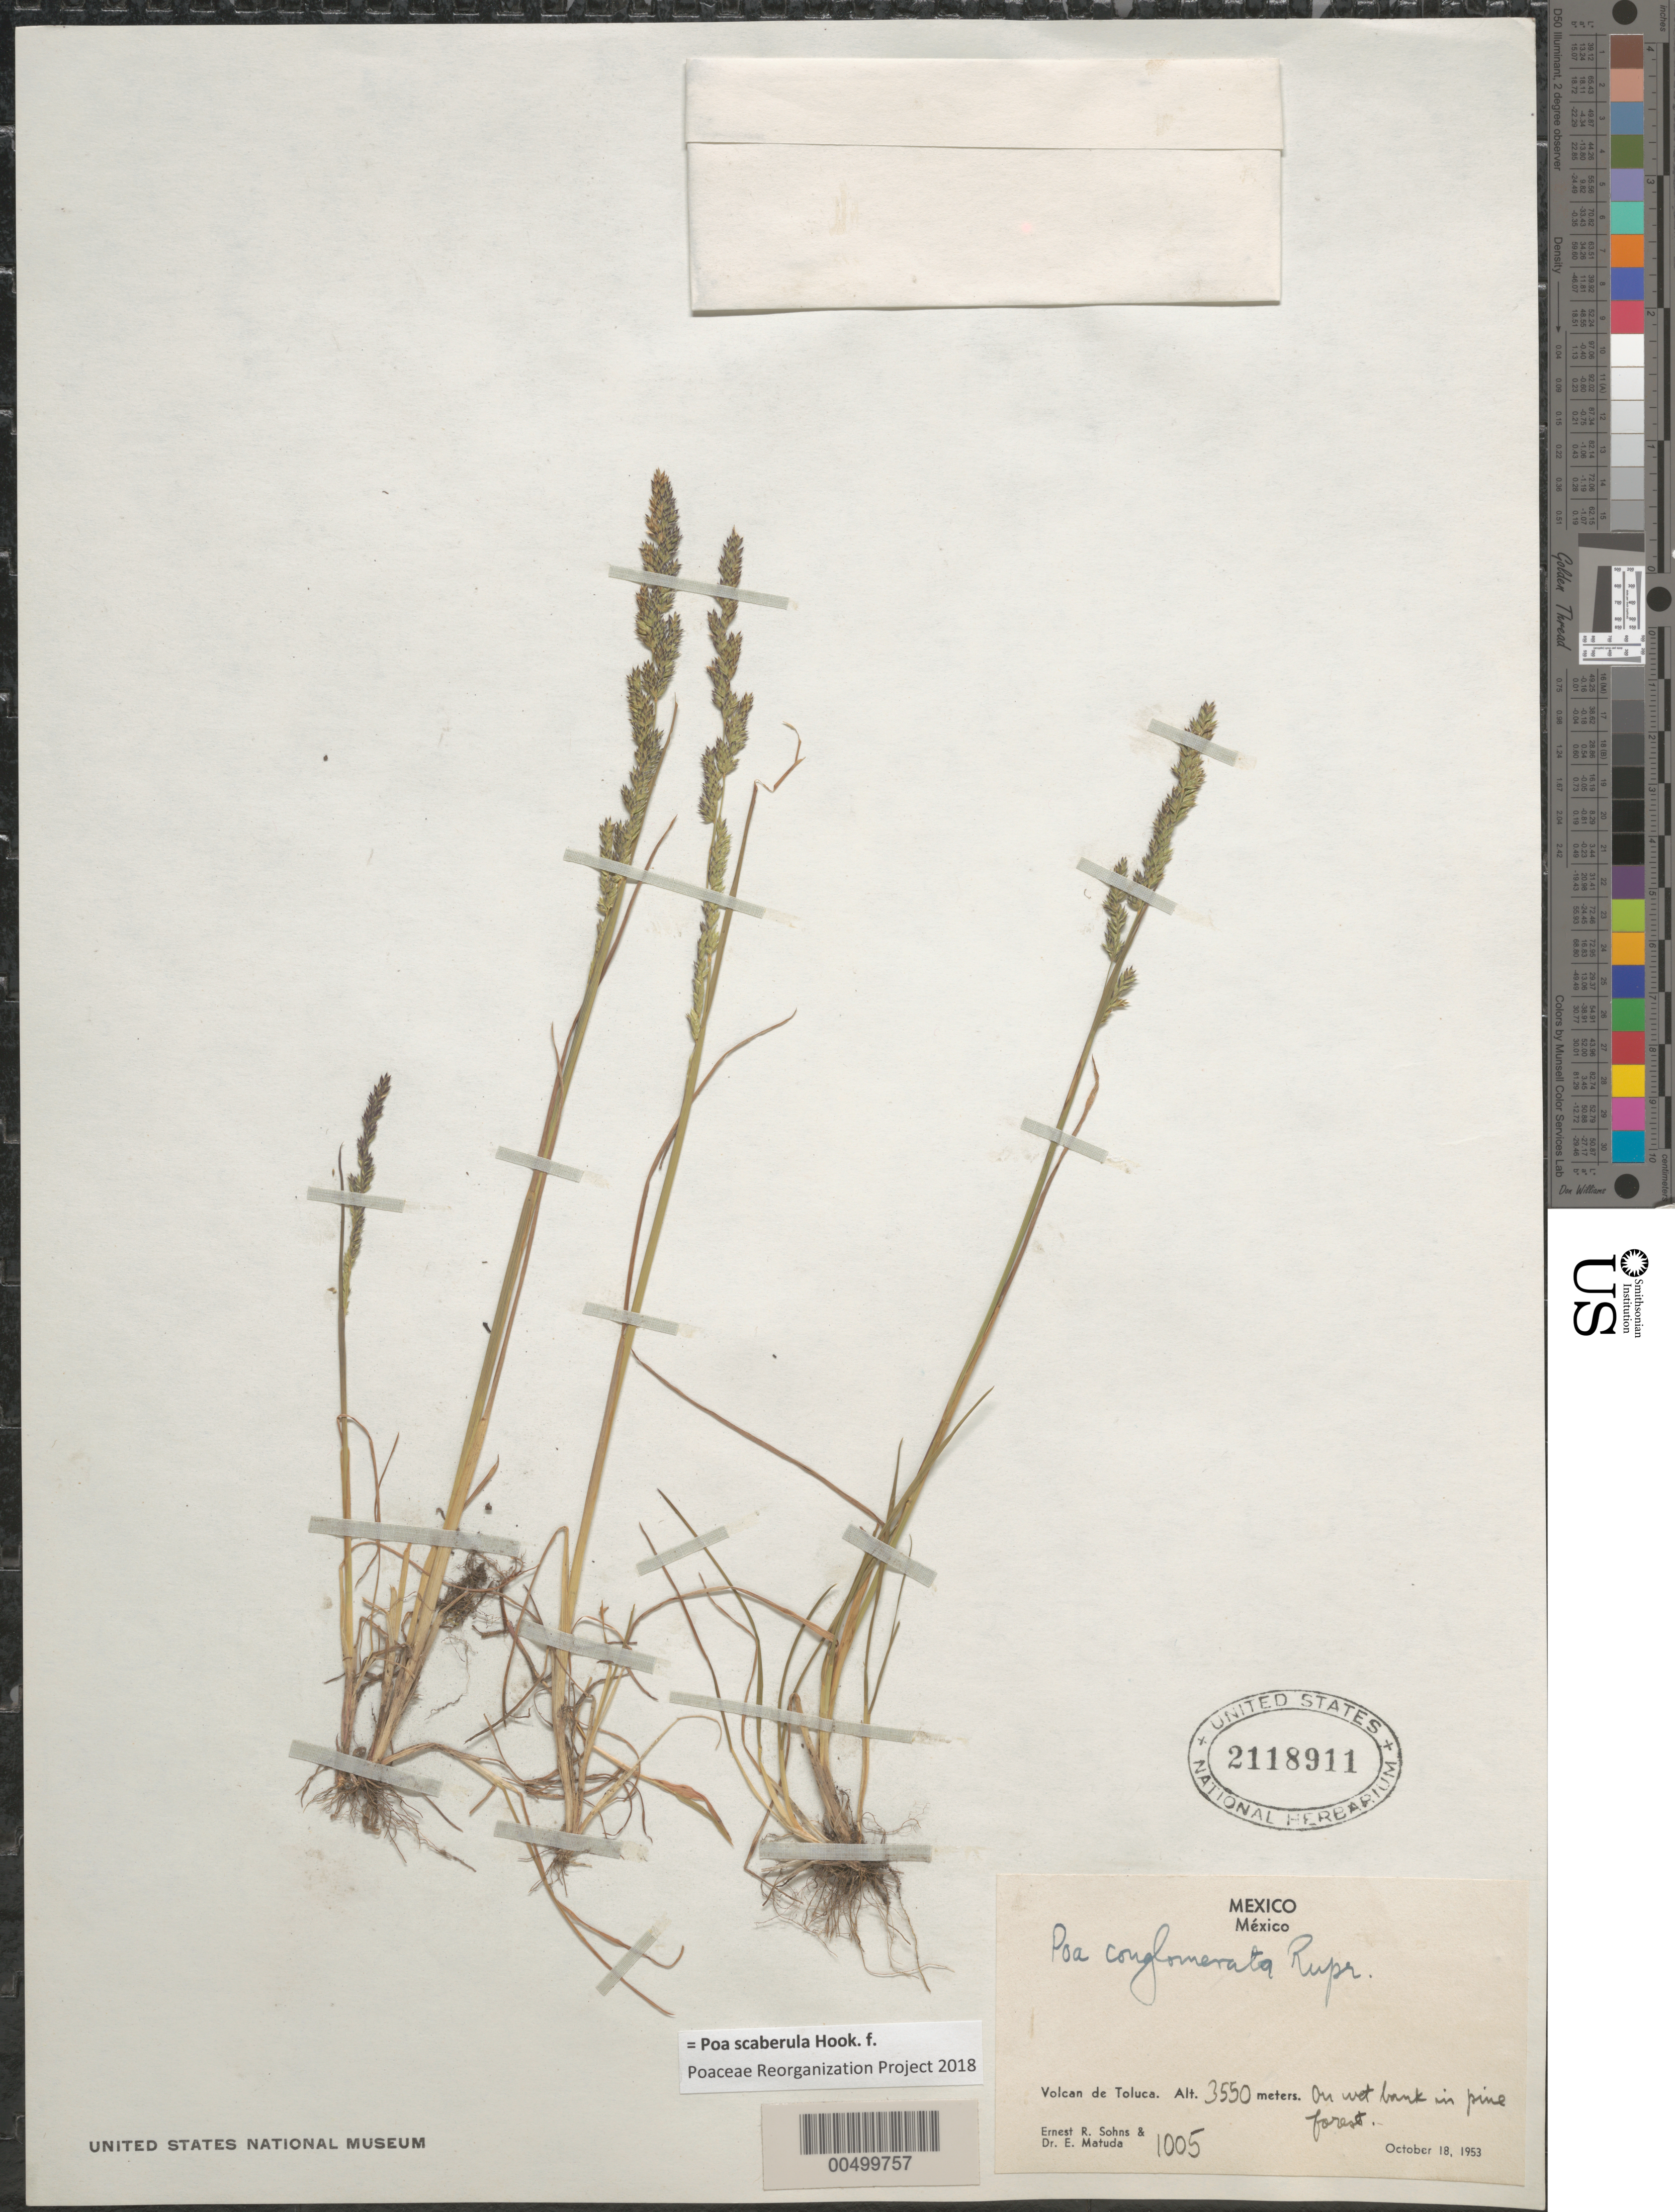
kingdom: Plantae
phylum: Tracheophyta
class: Liliopsida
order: Poales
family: Poaceae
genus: Poa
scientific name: Poa scaberula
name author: Hook. f.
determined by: Poaceae Reorganization Project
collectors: E. R. Sohns & E. Matuda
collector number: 1005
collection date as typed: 18 Oct 1953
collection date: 1953-10-18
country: Mexico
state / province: México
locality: Volcan de Toluca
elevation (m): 3550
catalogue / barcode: US 2118911